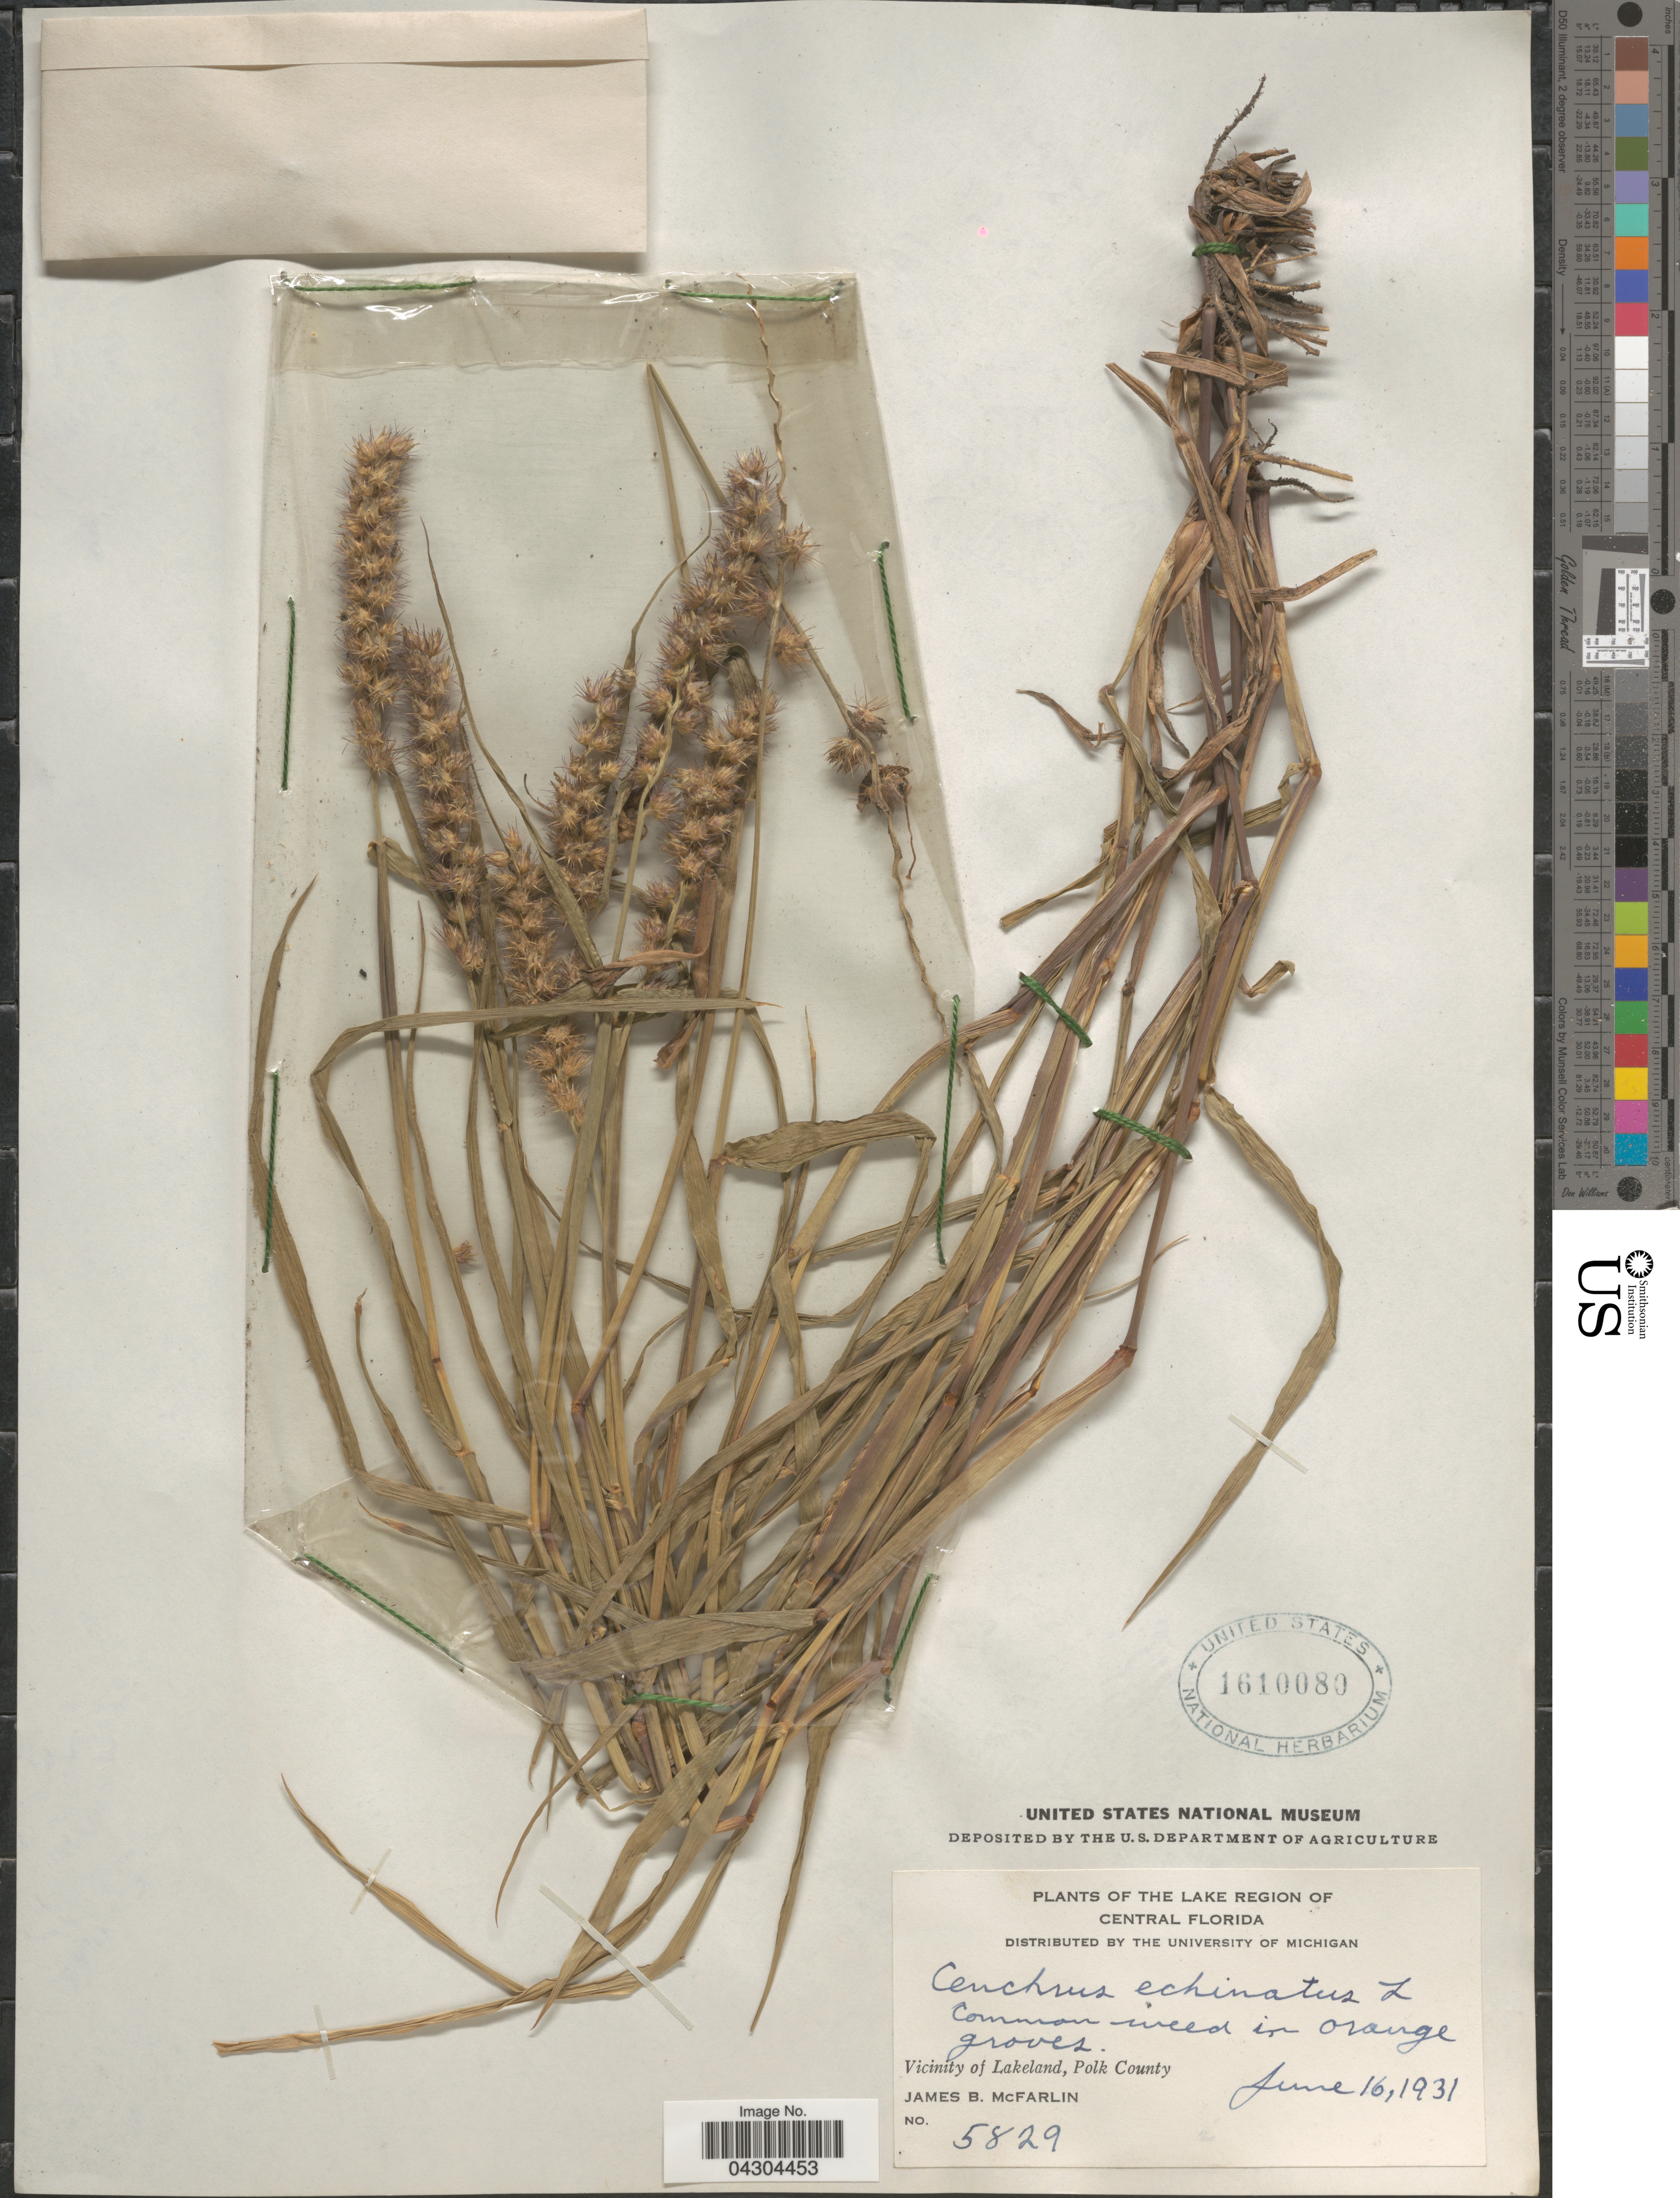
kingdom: Plantae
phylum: Tracheophyta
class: Liliopsida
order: Poales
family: Poaceae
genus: Cenchrus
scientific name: Cenchrus echinatus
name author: L.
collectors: J. McFarlin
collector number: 5829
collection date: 1931-06-16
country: United States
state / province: Florida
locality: Lake Region of Central Florida. Common weed in orange groves. Vicinity of Lakeland, Polk County.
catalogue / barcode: US 1610080